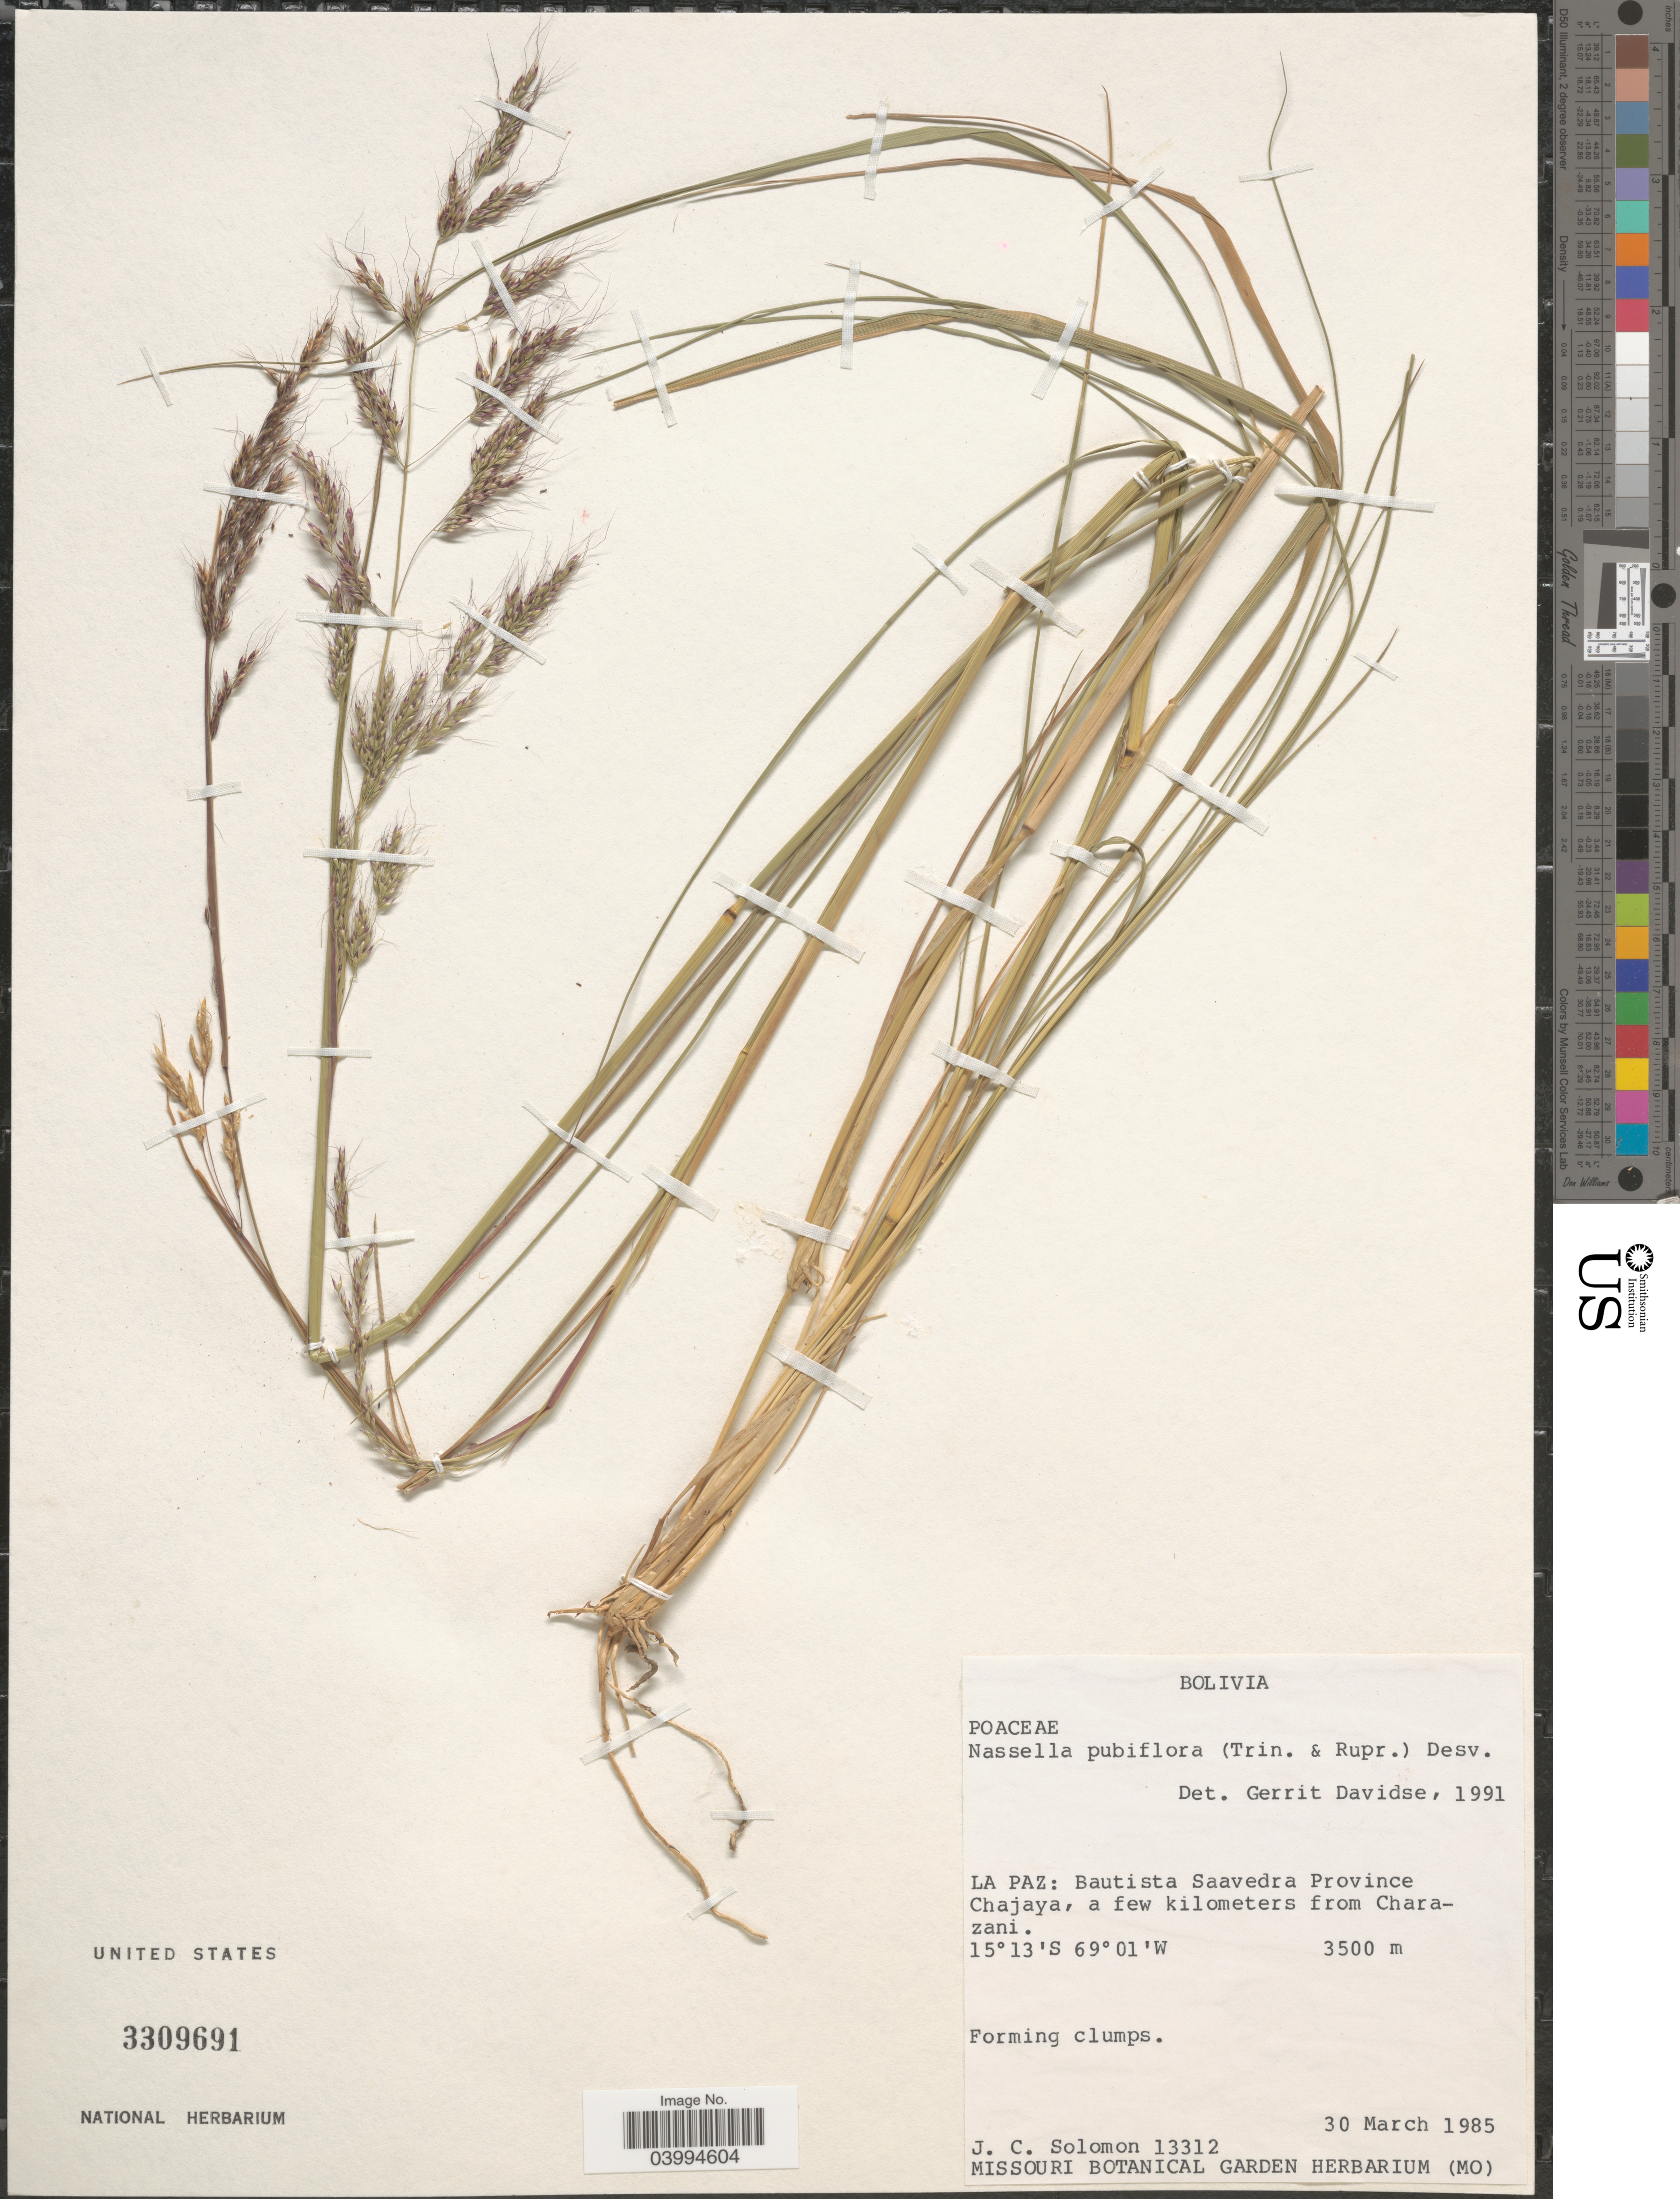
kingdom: Plantae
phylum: Tracheophyta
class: Liliopsida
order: Poales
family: Poaceae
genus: Nassella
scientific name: Nassella pubiflora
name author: (Trin. & Rupr.) É. Desv.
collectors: J. C. Solomon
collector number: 13312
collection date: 1985-03-30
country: Bolivia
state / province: La Paz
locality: Bautista Saavedra Province. Chajaya, a few kilometers from Charazani.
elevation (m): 3500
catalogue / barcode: US 3309691